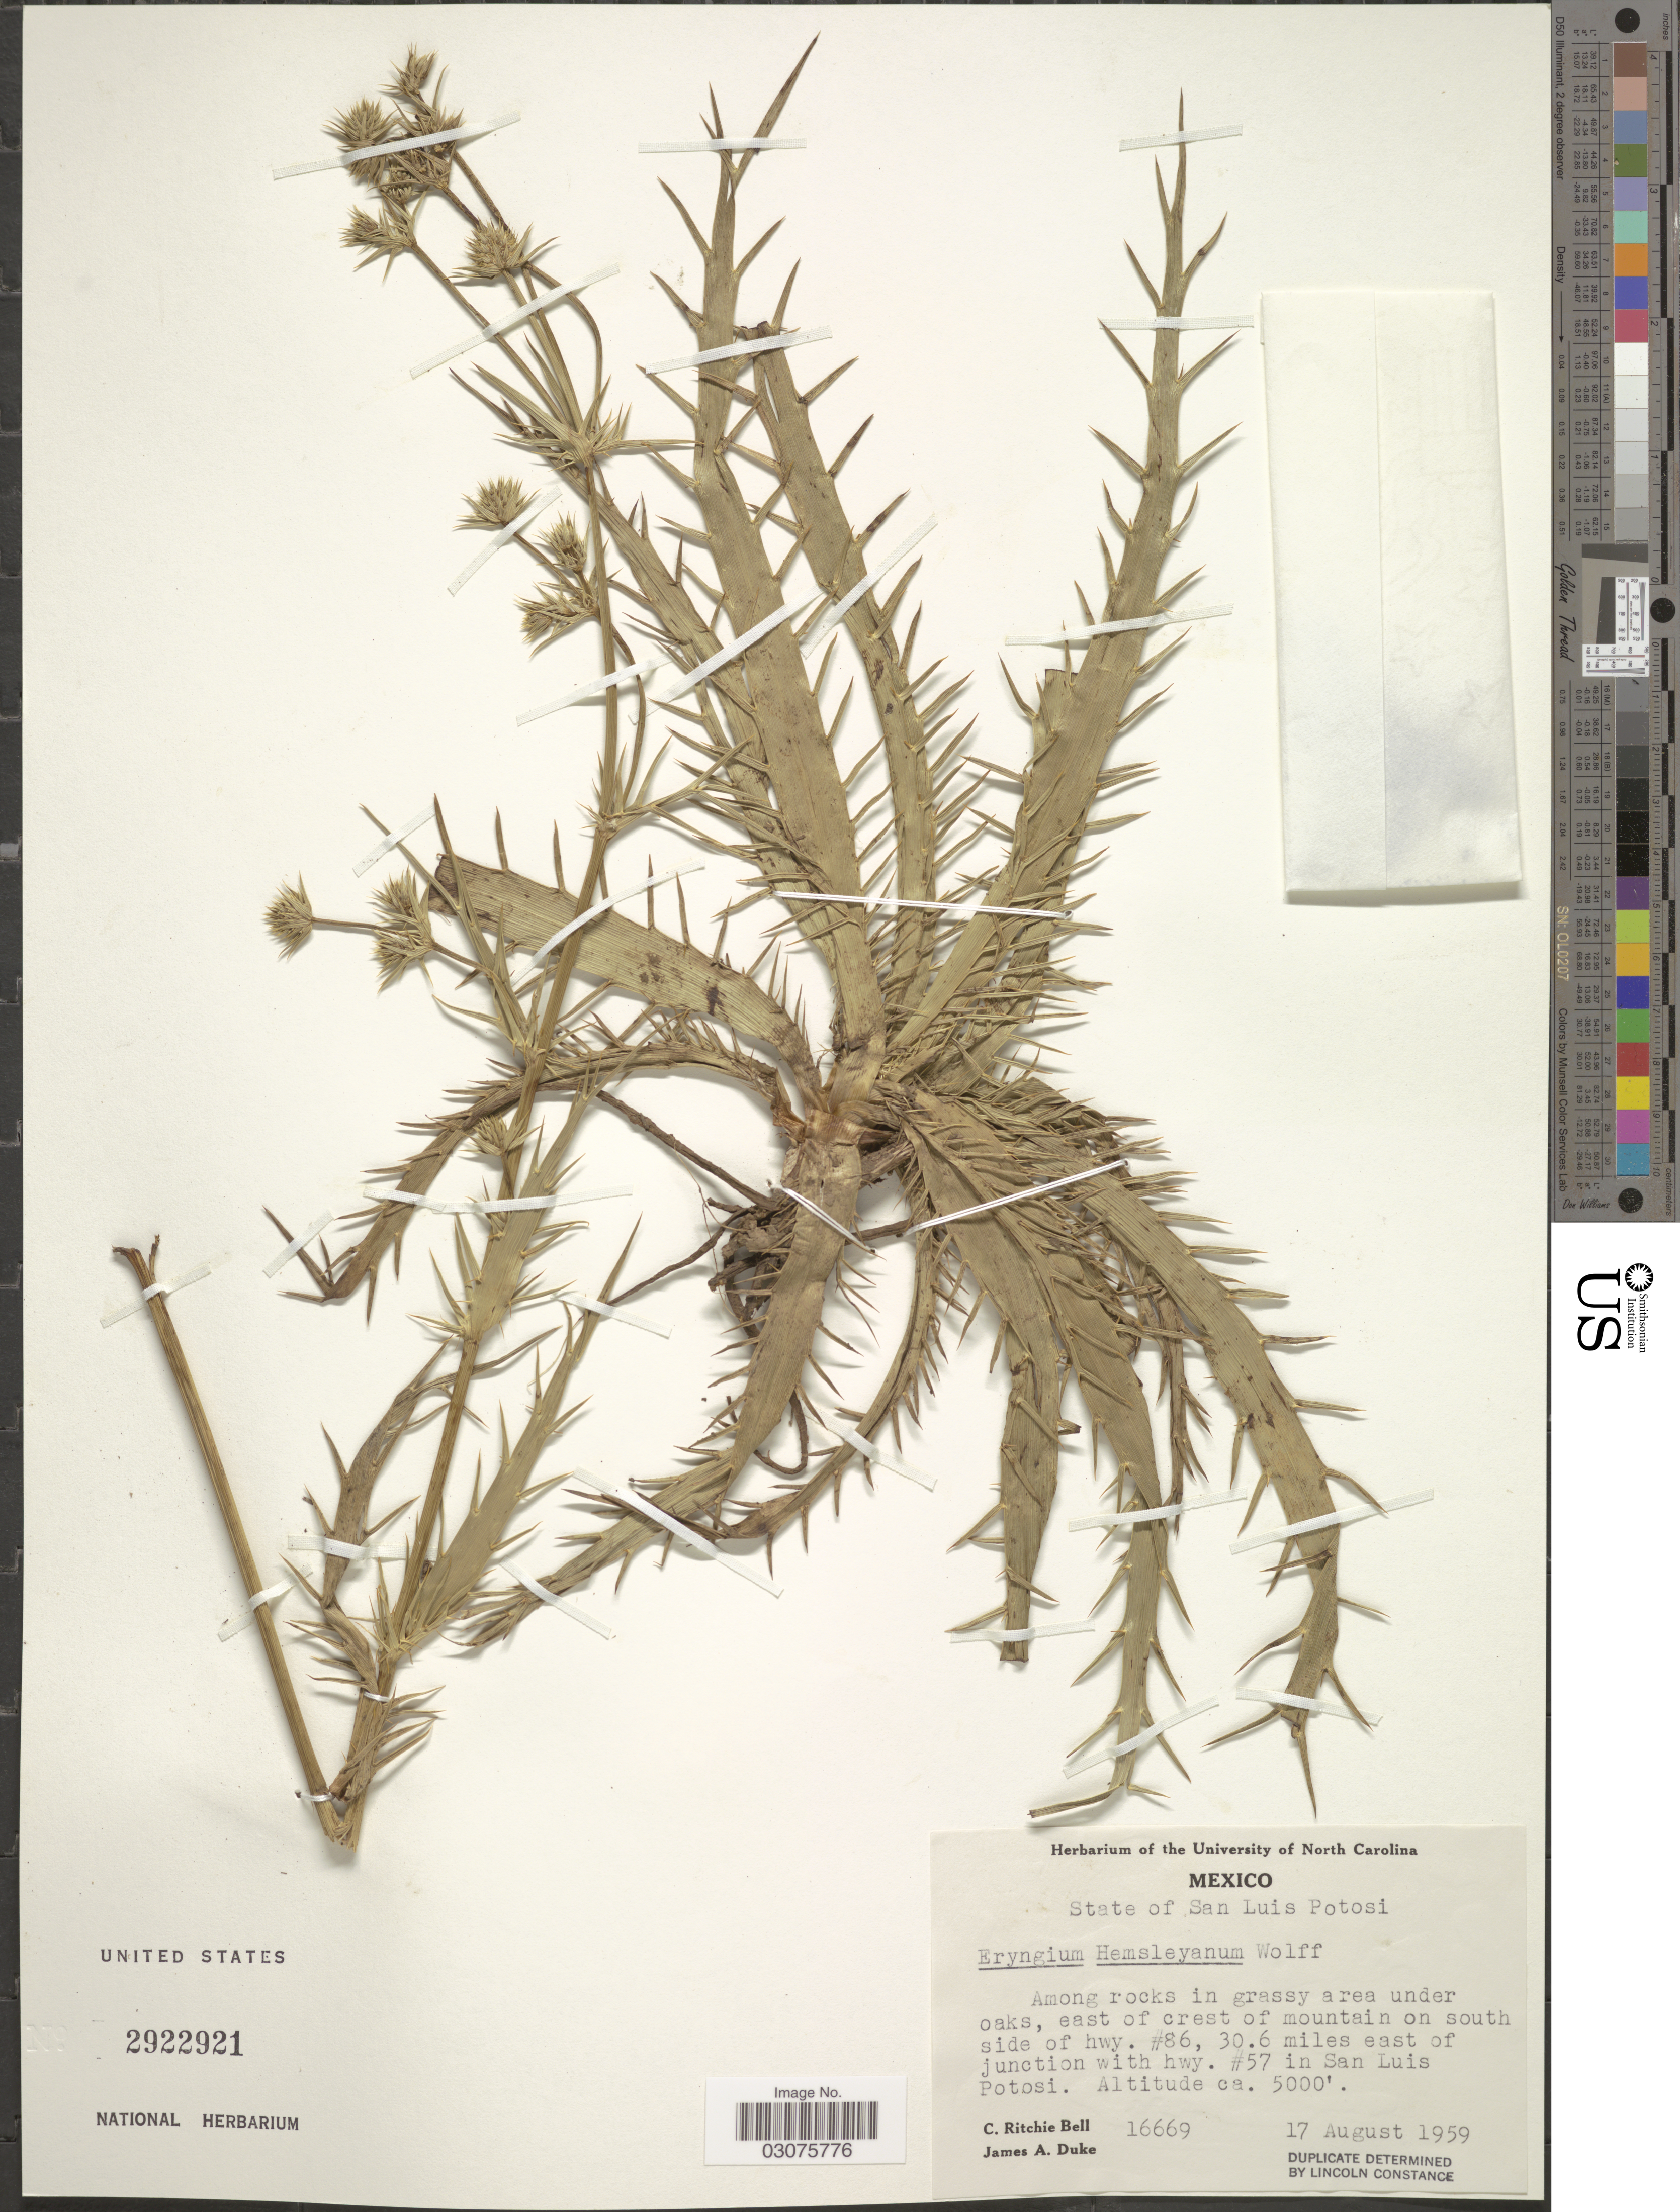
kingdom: Plantae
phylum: Tracheophyta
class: Magnoliopsida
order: Apiales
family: Apiaceae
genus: Eryngium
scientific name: Eryngium hemsleyanum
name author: H. Wolff in Engl.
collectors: C. R. Bell & J. A. Duke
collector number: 16669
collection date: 1959-08-17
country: Mexico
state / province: San Luis Potosí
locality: East of crest of mountain on south side of hwy. #86, 30.6 miles east of junction with hwy. #57 in San Luis Potosi.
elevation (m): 1524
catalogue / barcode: US 2922921